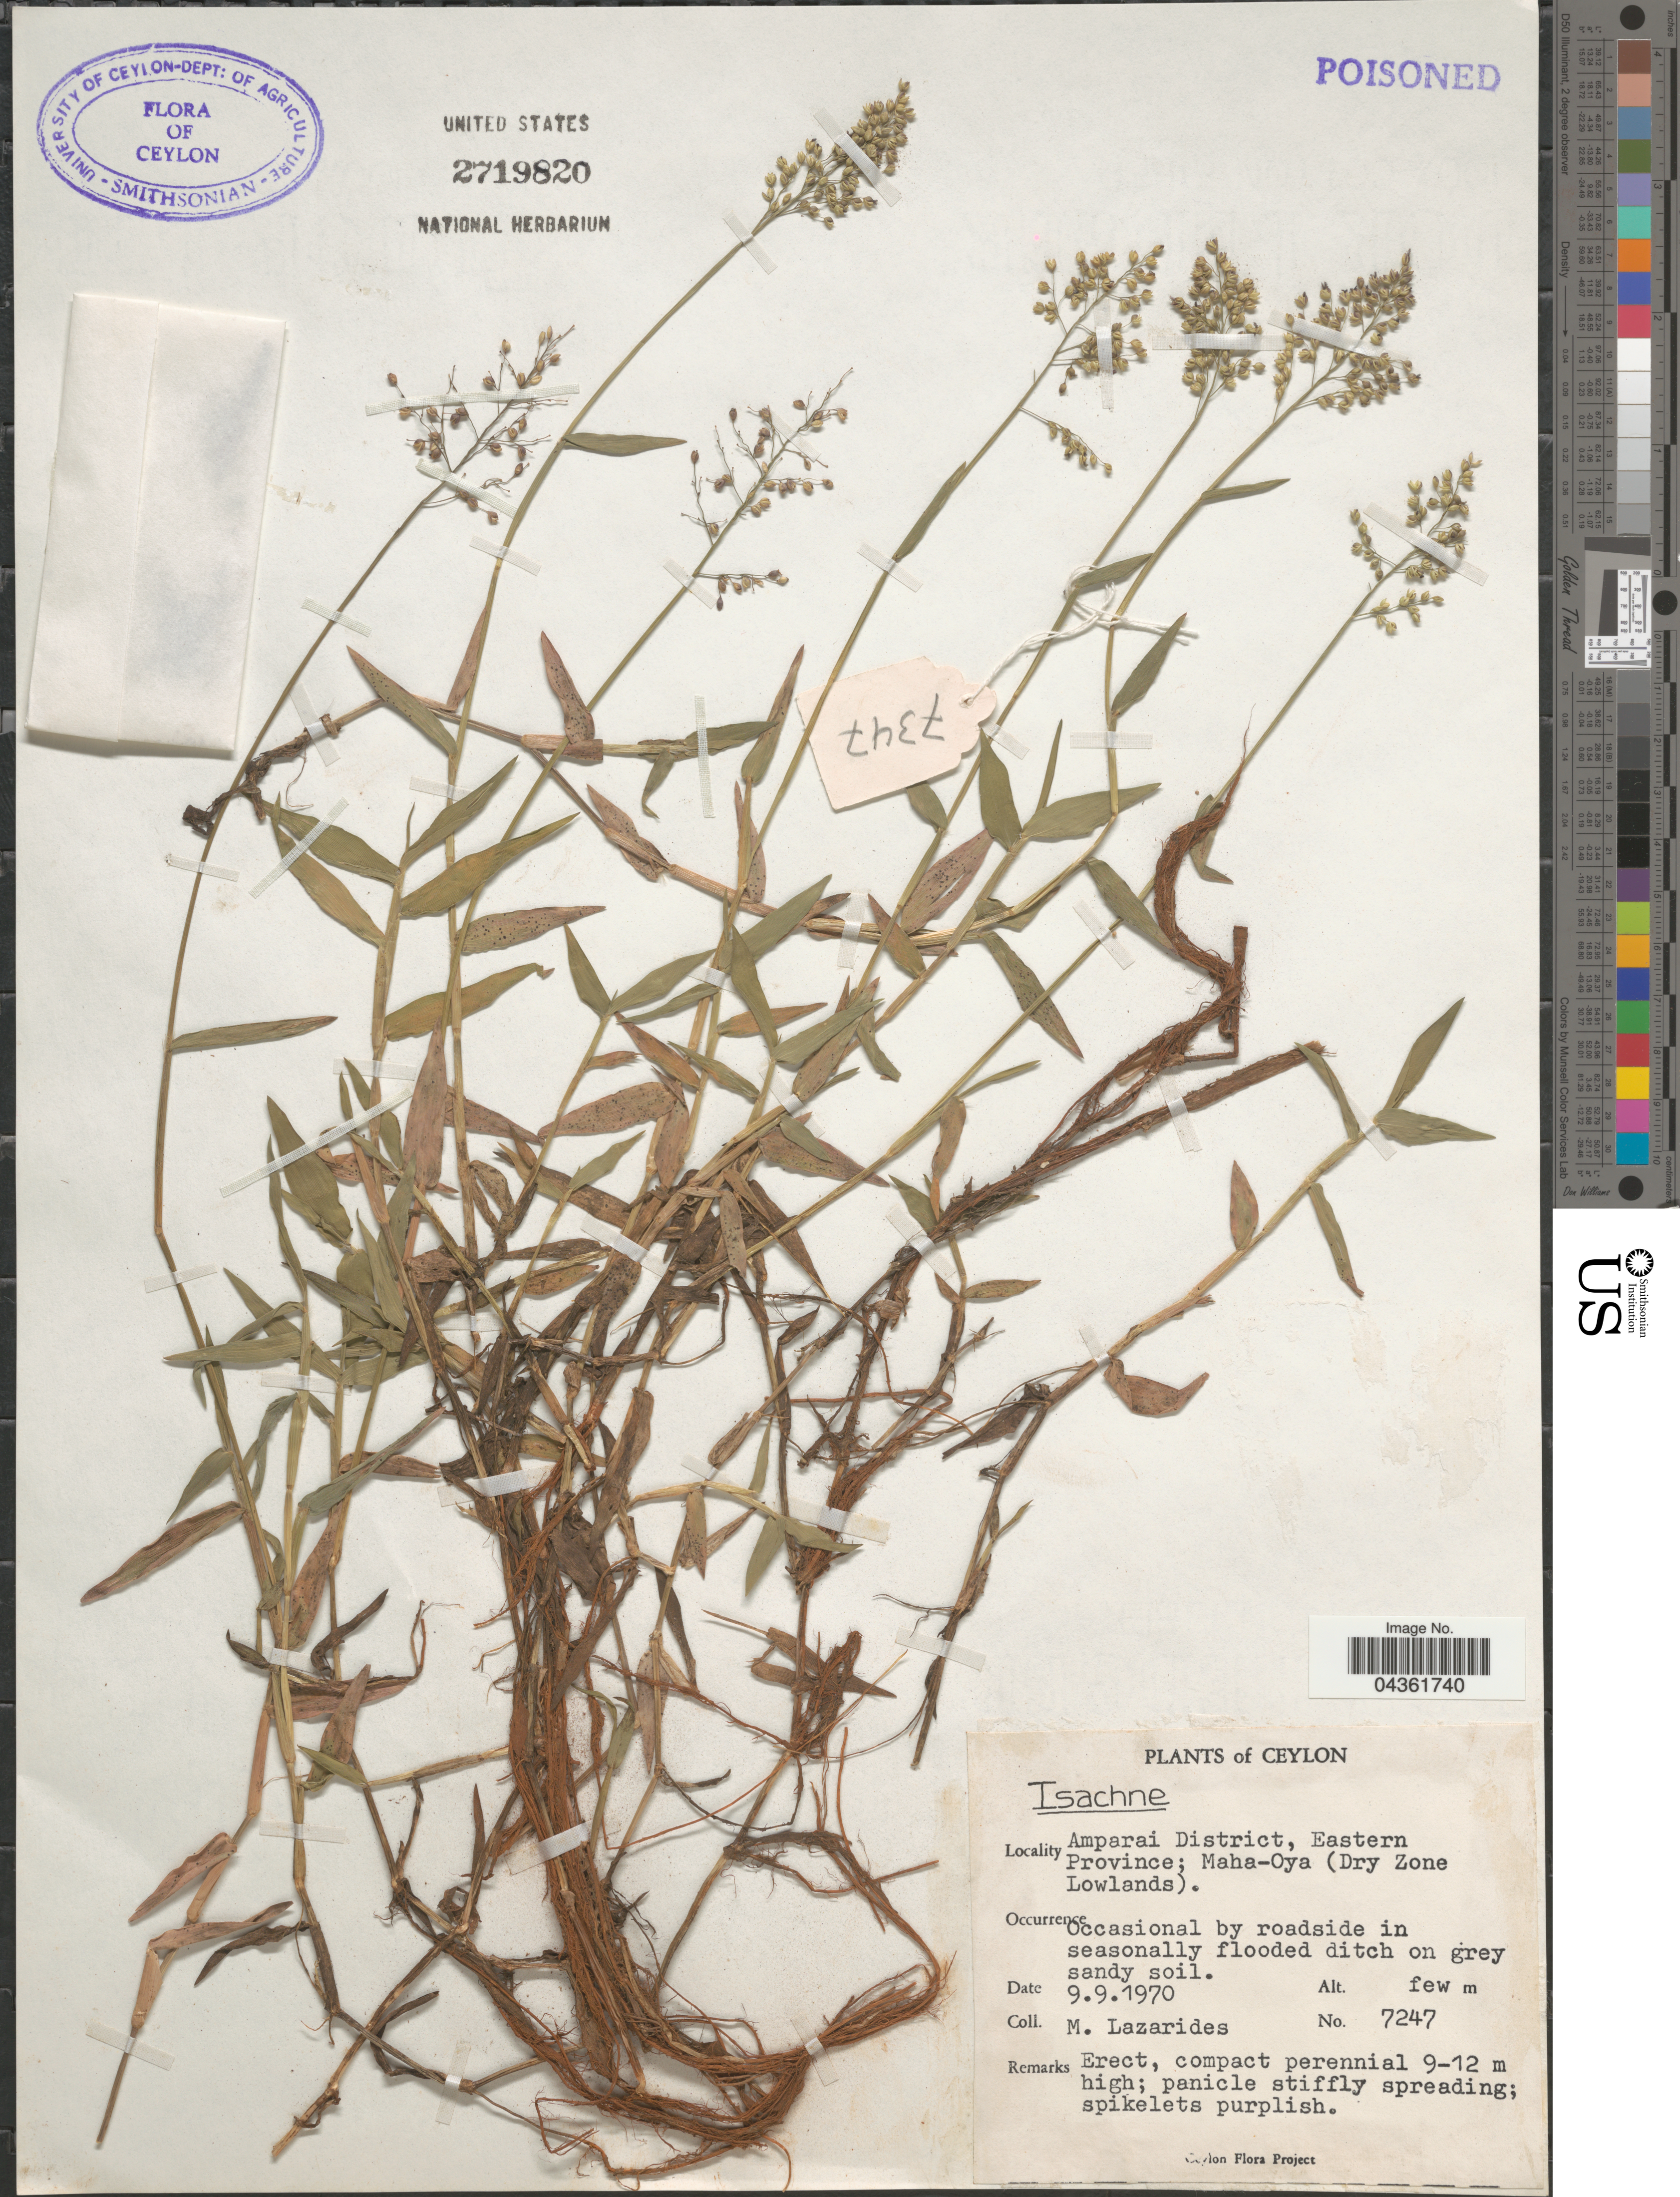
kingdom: Plantae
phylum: Tracheophyta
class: Liliopsida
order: Poales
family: Poaceae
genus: Isachne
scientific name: Isachne sp.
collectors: M. Lazarides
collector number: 7247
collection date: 1970-09-09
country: Sri Lanka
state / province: Eastern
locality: Ceylon. Amparai District; Maha-Oya (Dry Zone Lowlands).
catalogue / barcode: US 2719820